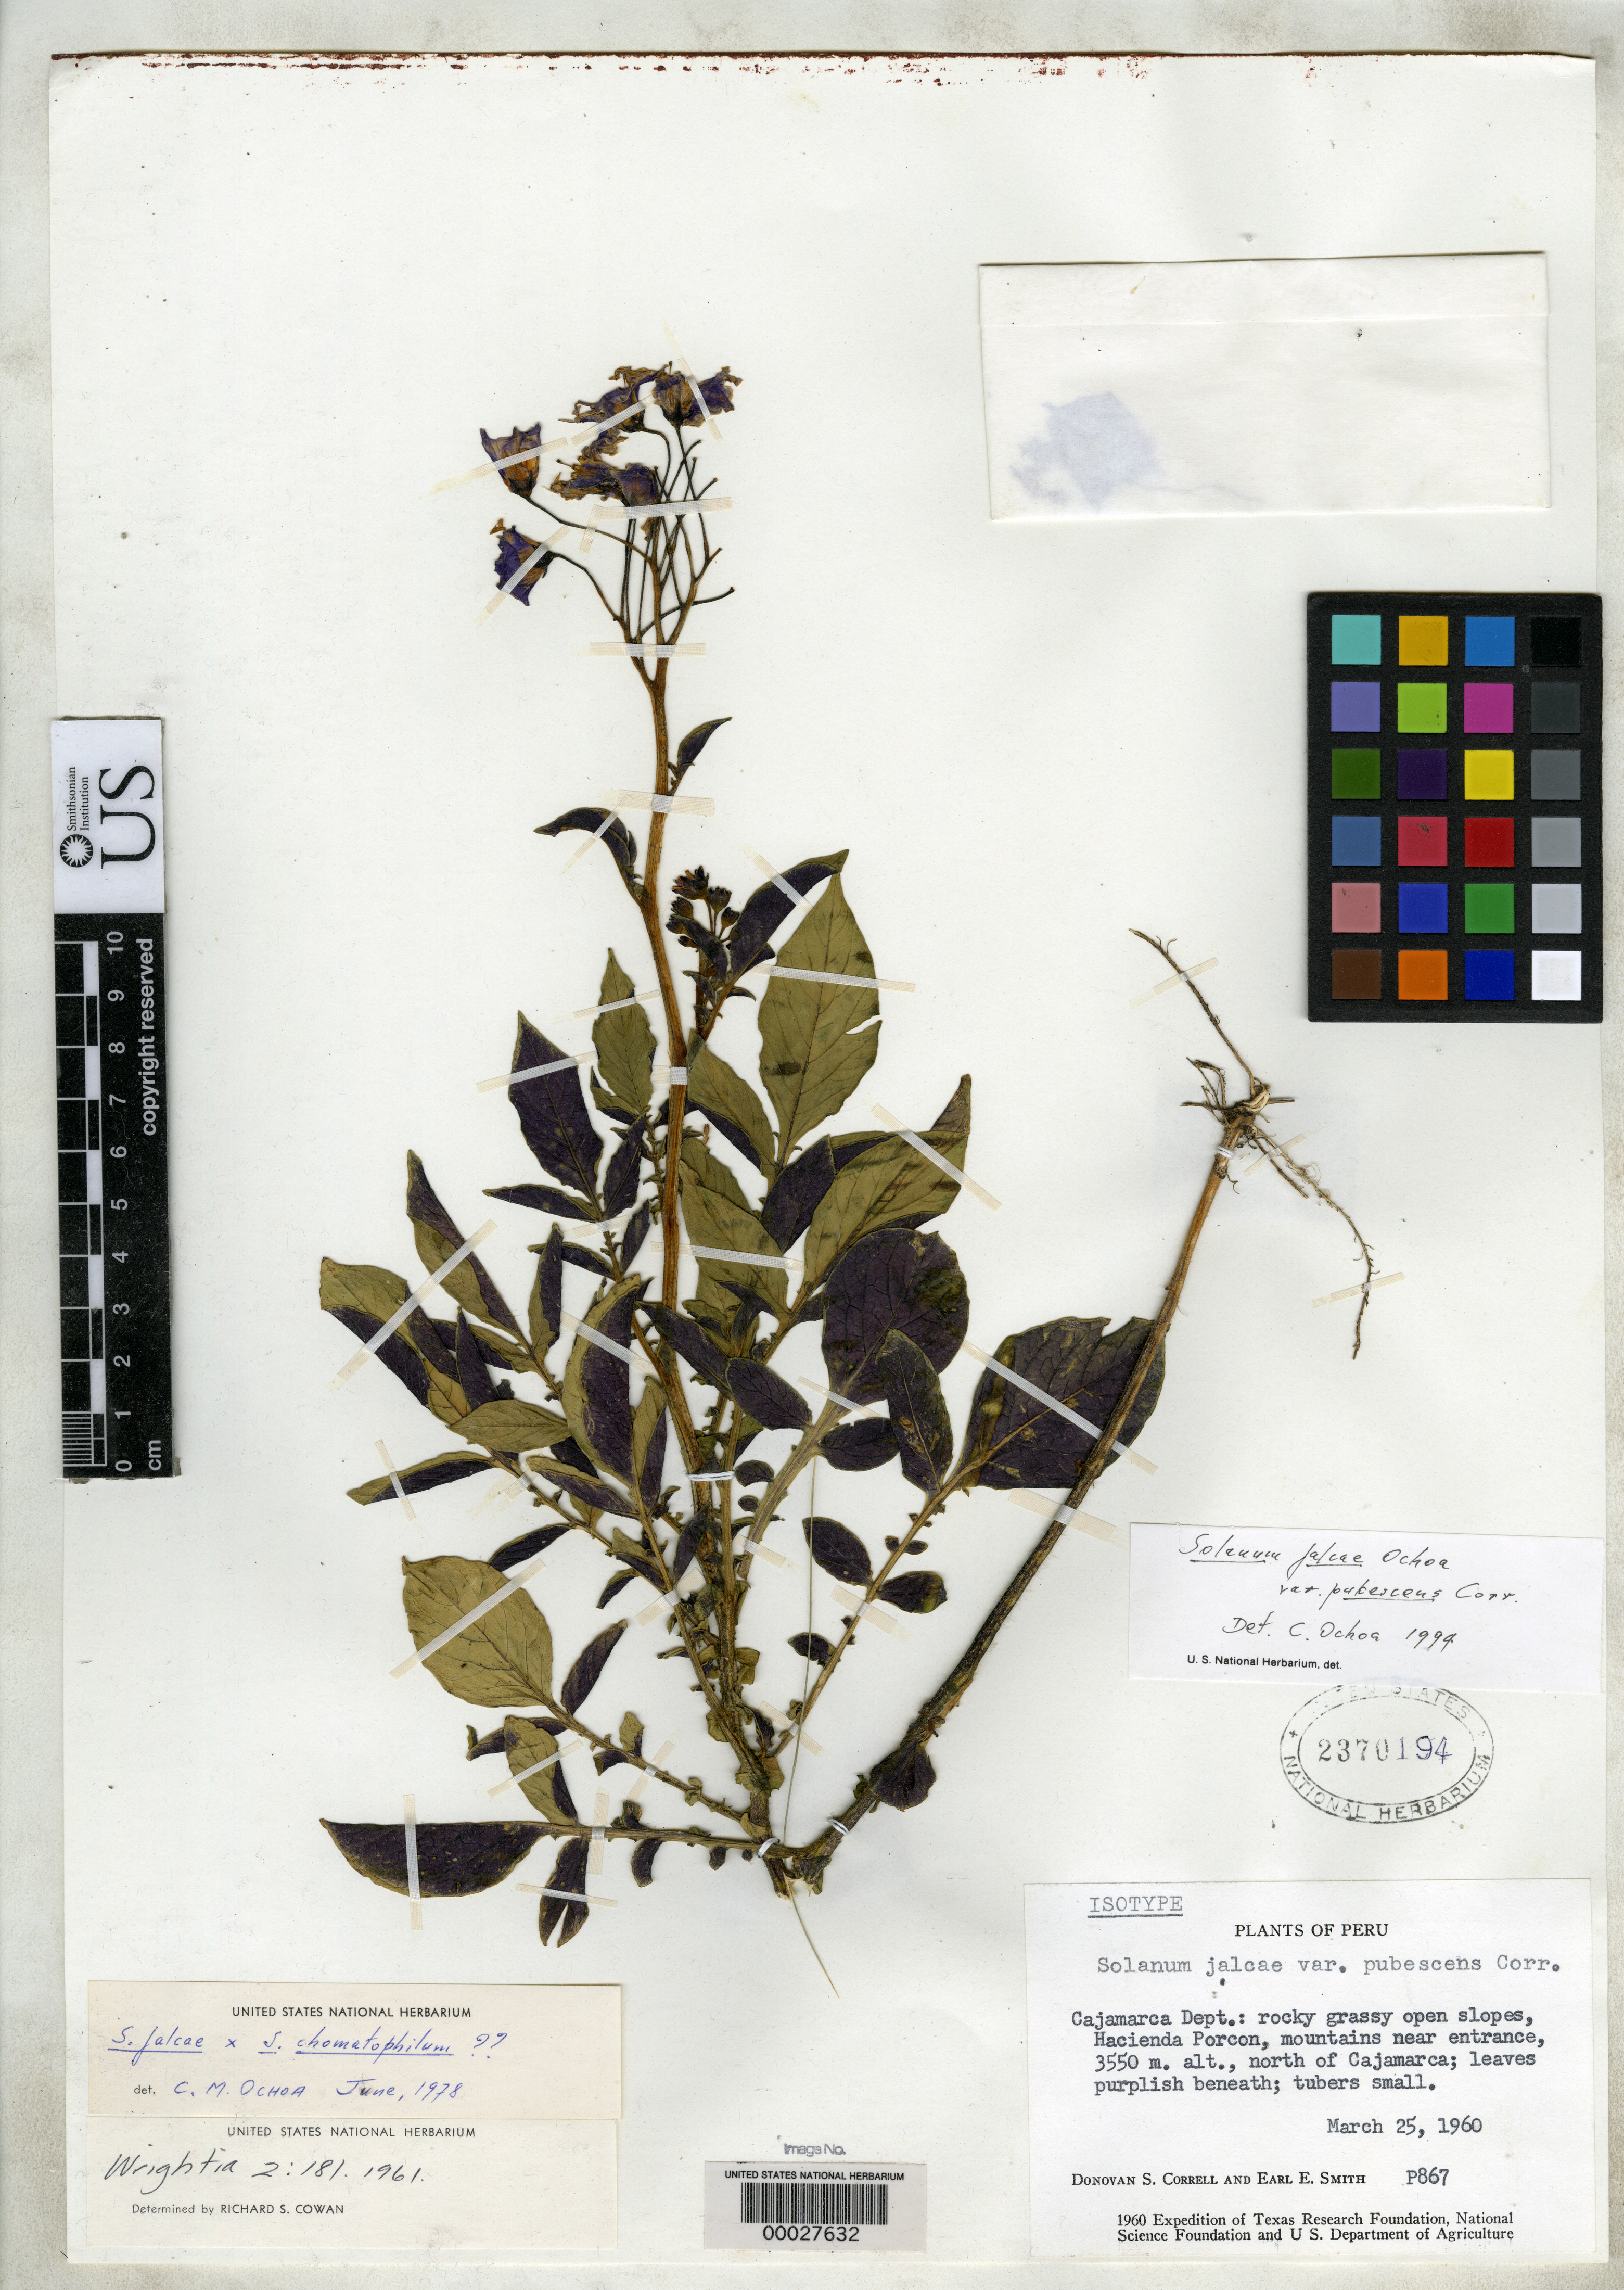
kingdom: Plantae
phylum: Tracheophyta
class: Magnoliopsida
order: Solanales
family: Solanaceae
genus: Solanum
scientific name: Solanum jalcae var. pubescens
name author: Correll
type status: Isotype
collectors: D. S. Correll & E. E. Smith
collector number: P 867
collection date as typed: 25 Mar 1960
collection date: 1960-03-25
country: Peru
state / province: Cajamarca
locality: Hacienda Porcón, N of Cajamarca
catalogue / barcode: US 2370194